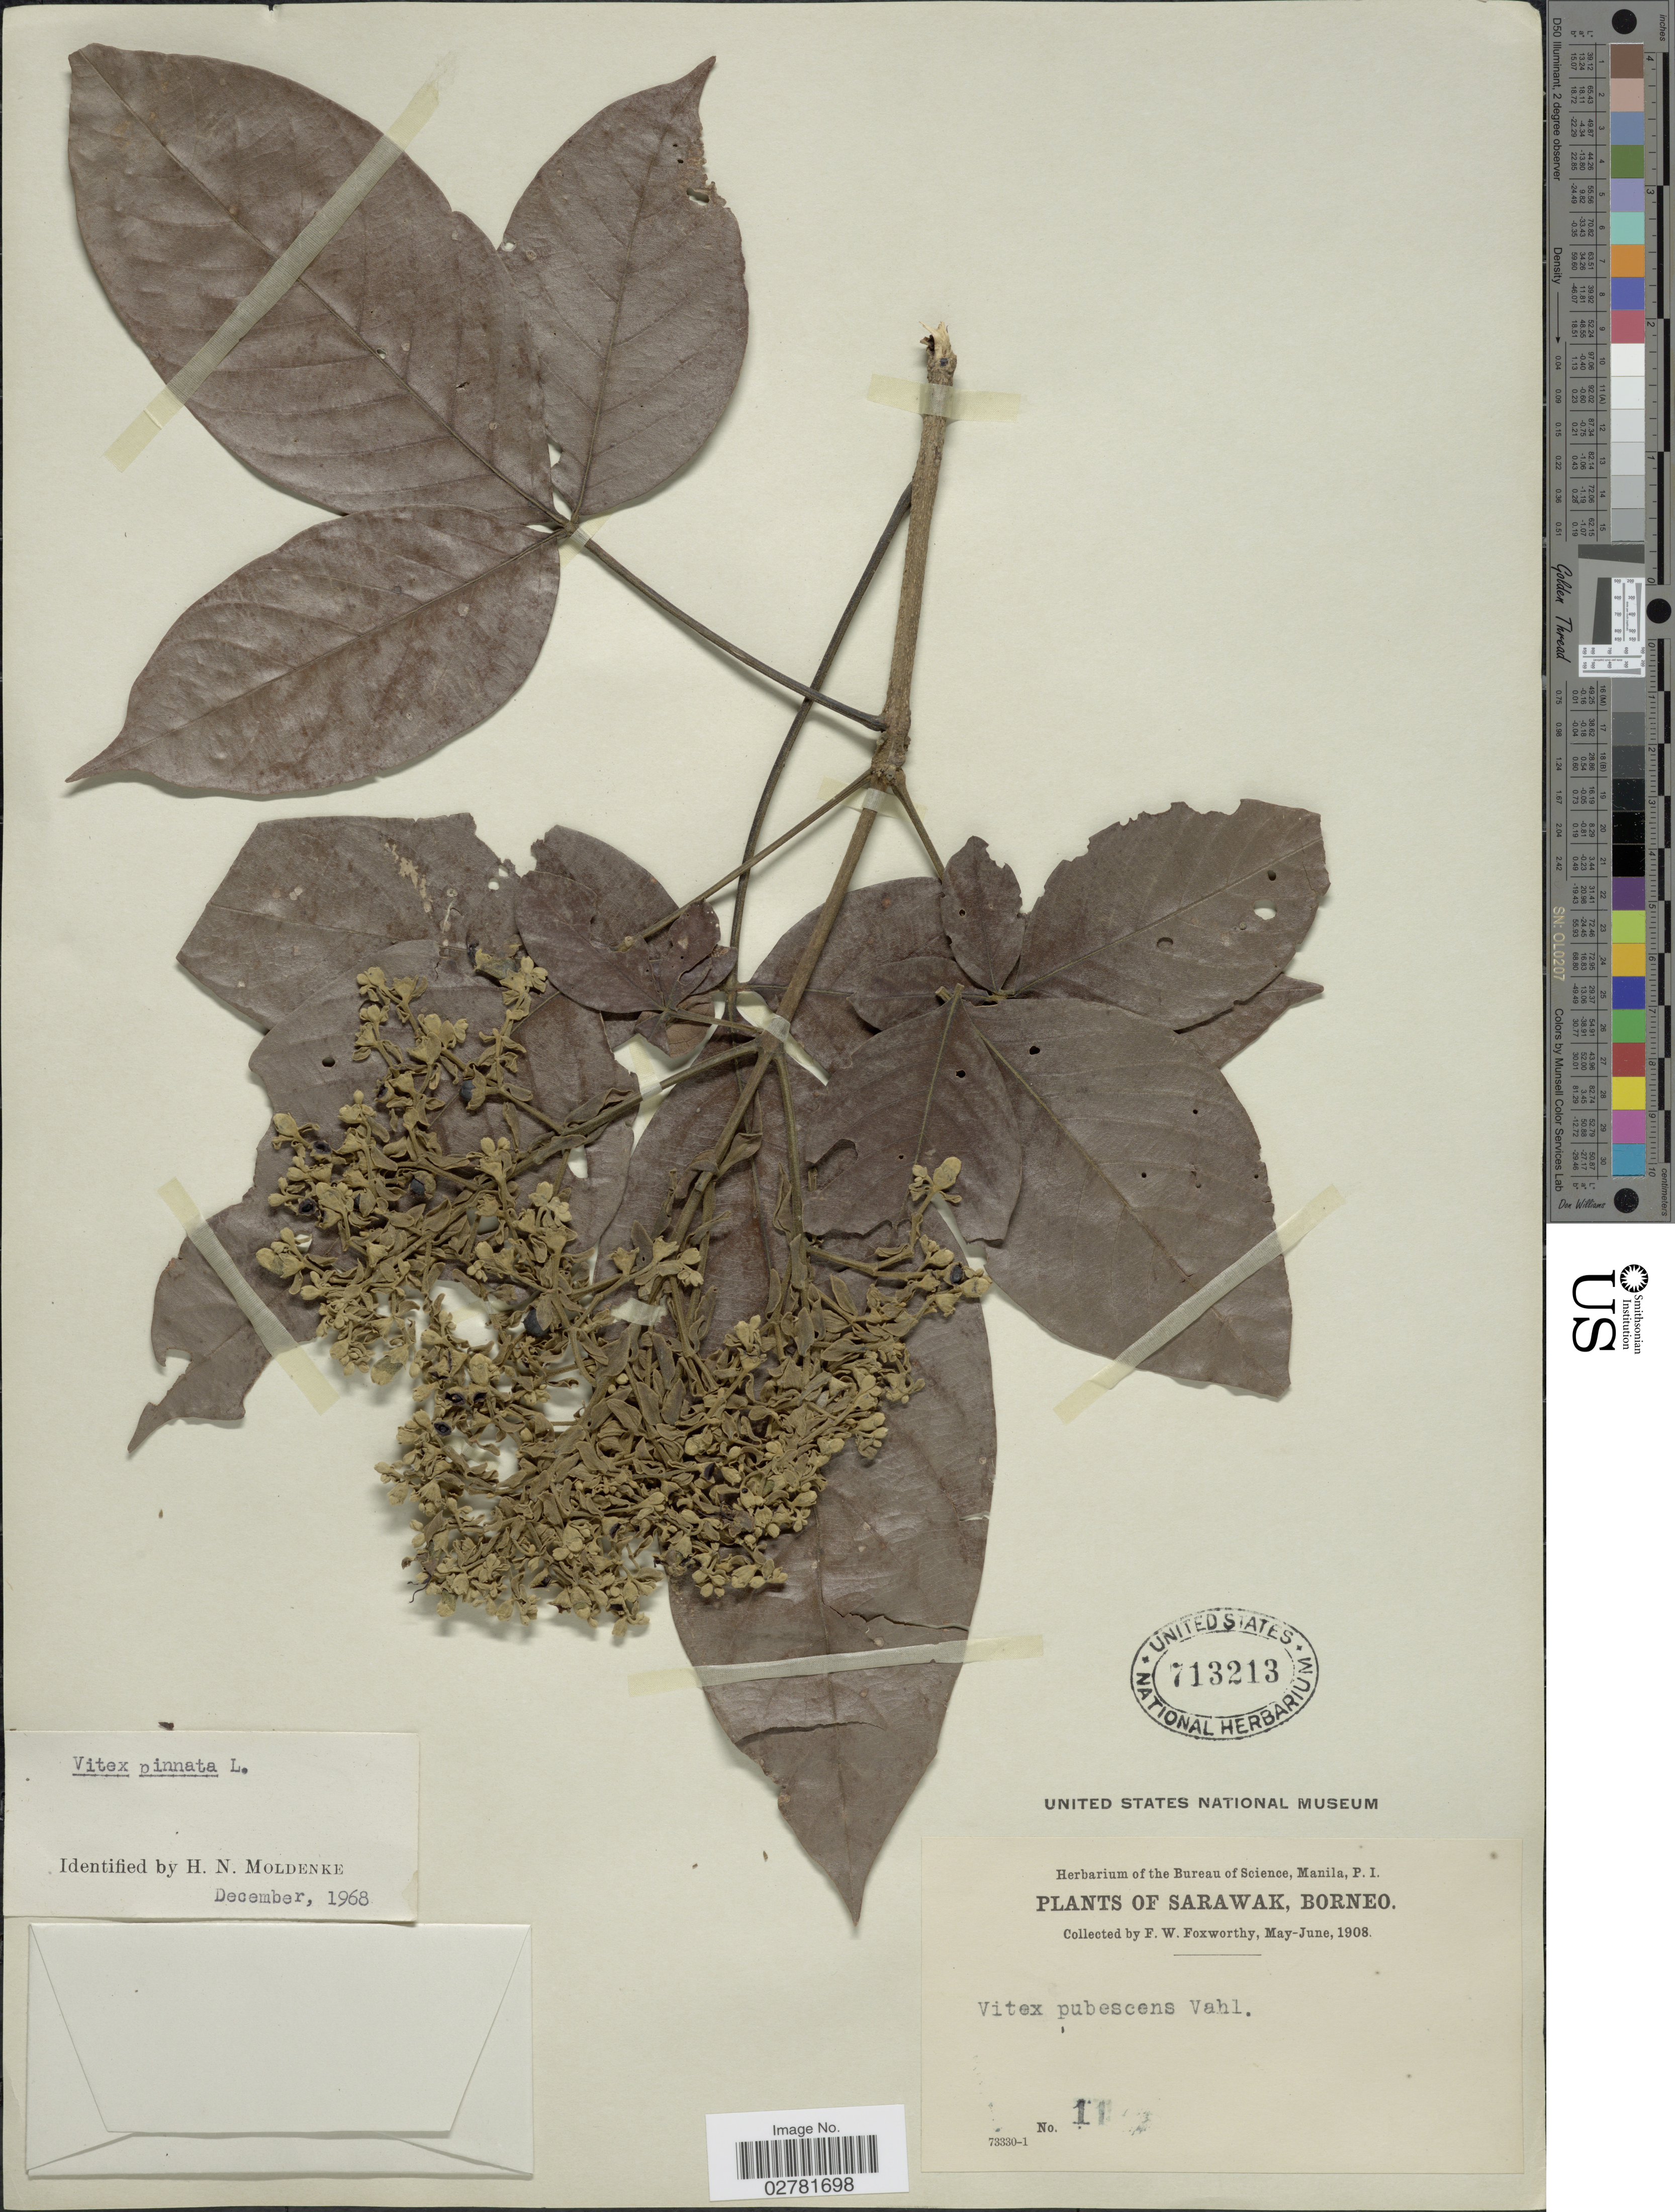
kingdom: Plantae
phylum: Tracheophyta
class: Magnoliopsida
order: Lamiales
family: Lamiaceae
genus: Vitex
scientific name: Vitex pinnata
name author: L.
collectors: F. W. Foxworthy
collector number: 1!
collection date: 1908-05/1908-06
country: Malaysia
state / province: Sarawak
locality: Borneo.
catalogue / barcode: US 713213